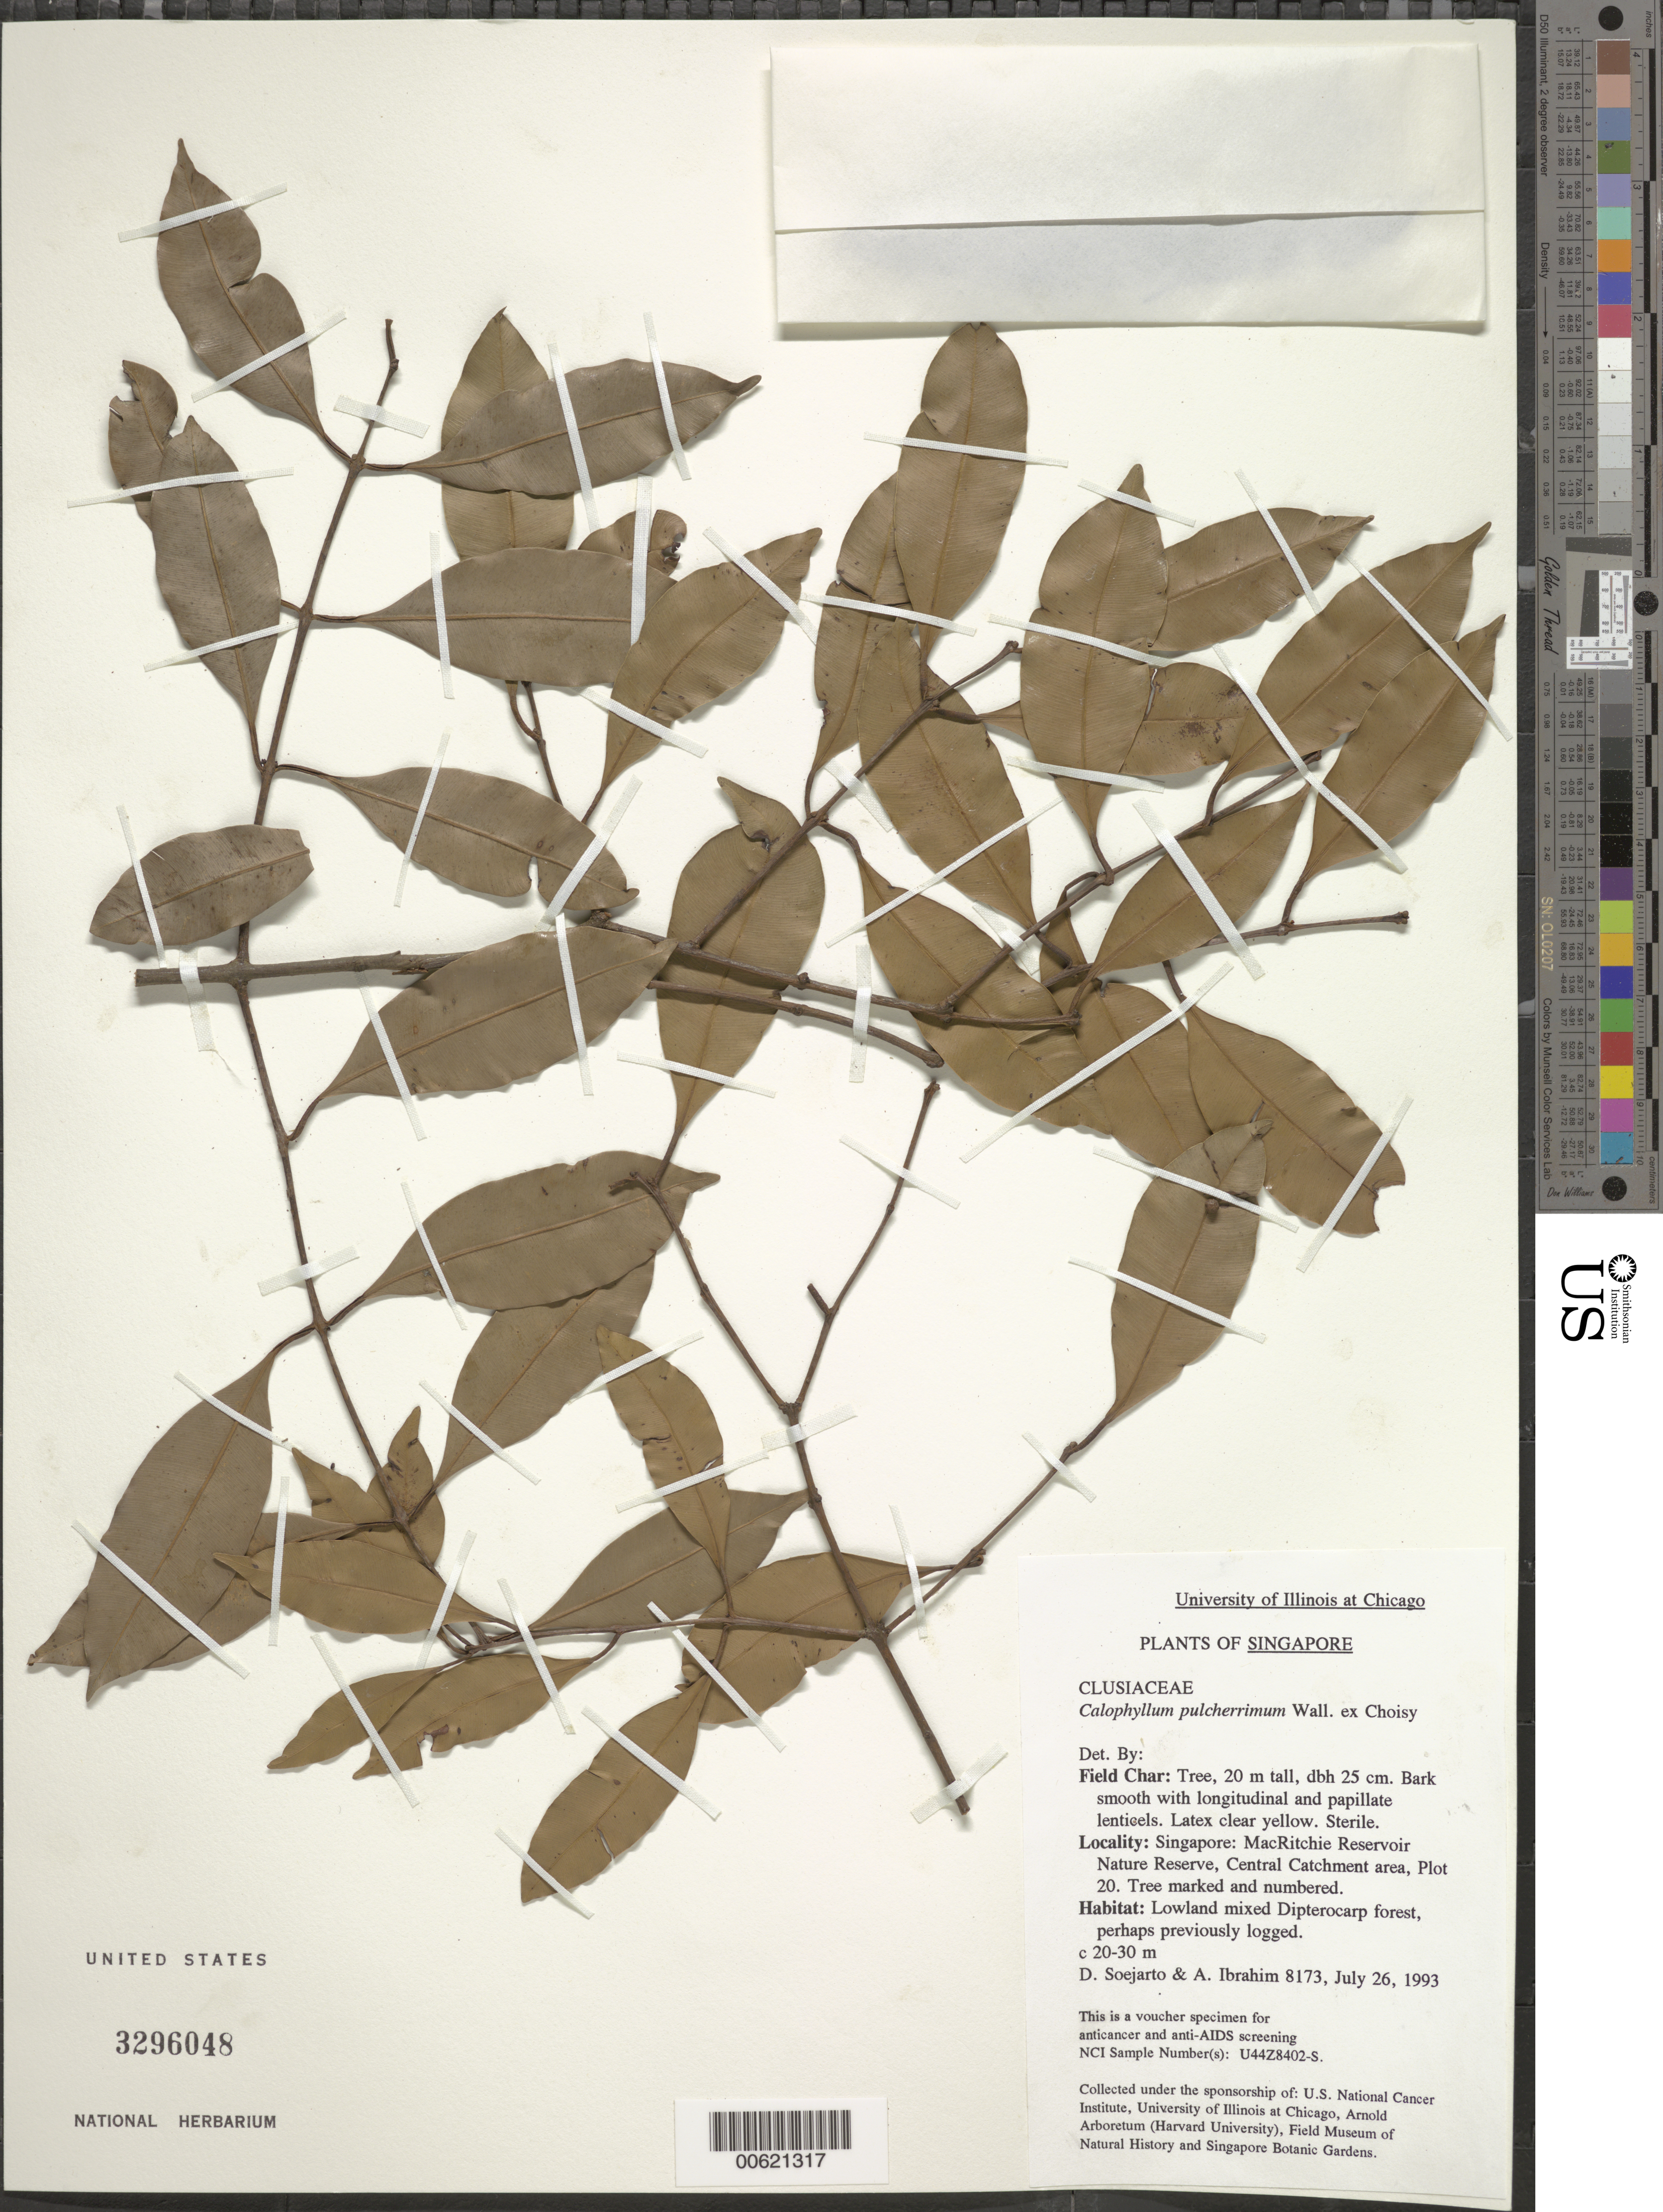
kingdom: Plantae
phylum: Tracheophyta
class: Magnoliopsida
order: Malpighiales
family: Calophyllaceae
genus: Calophyllum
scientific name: Calophyllum pulcherrimum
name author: Wall. ex Choisy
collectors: D. Soejarto & A. Ibrahim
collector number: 8173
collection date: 1993-07-26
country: Singapore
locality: MacRitchie Reservoir Nature Reserve, Central Catchment area, Plot 20.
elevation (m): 20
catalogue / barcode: US 3296048